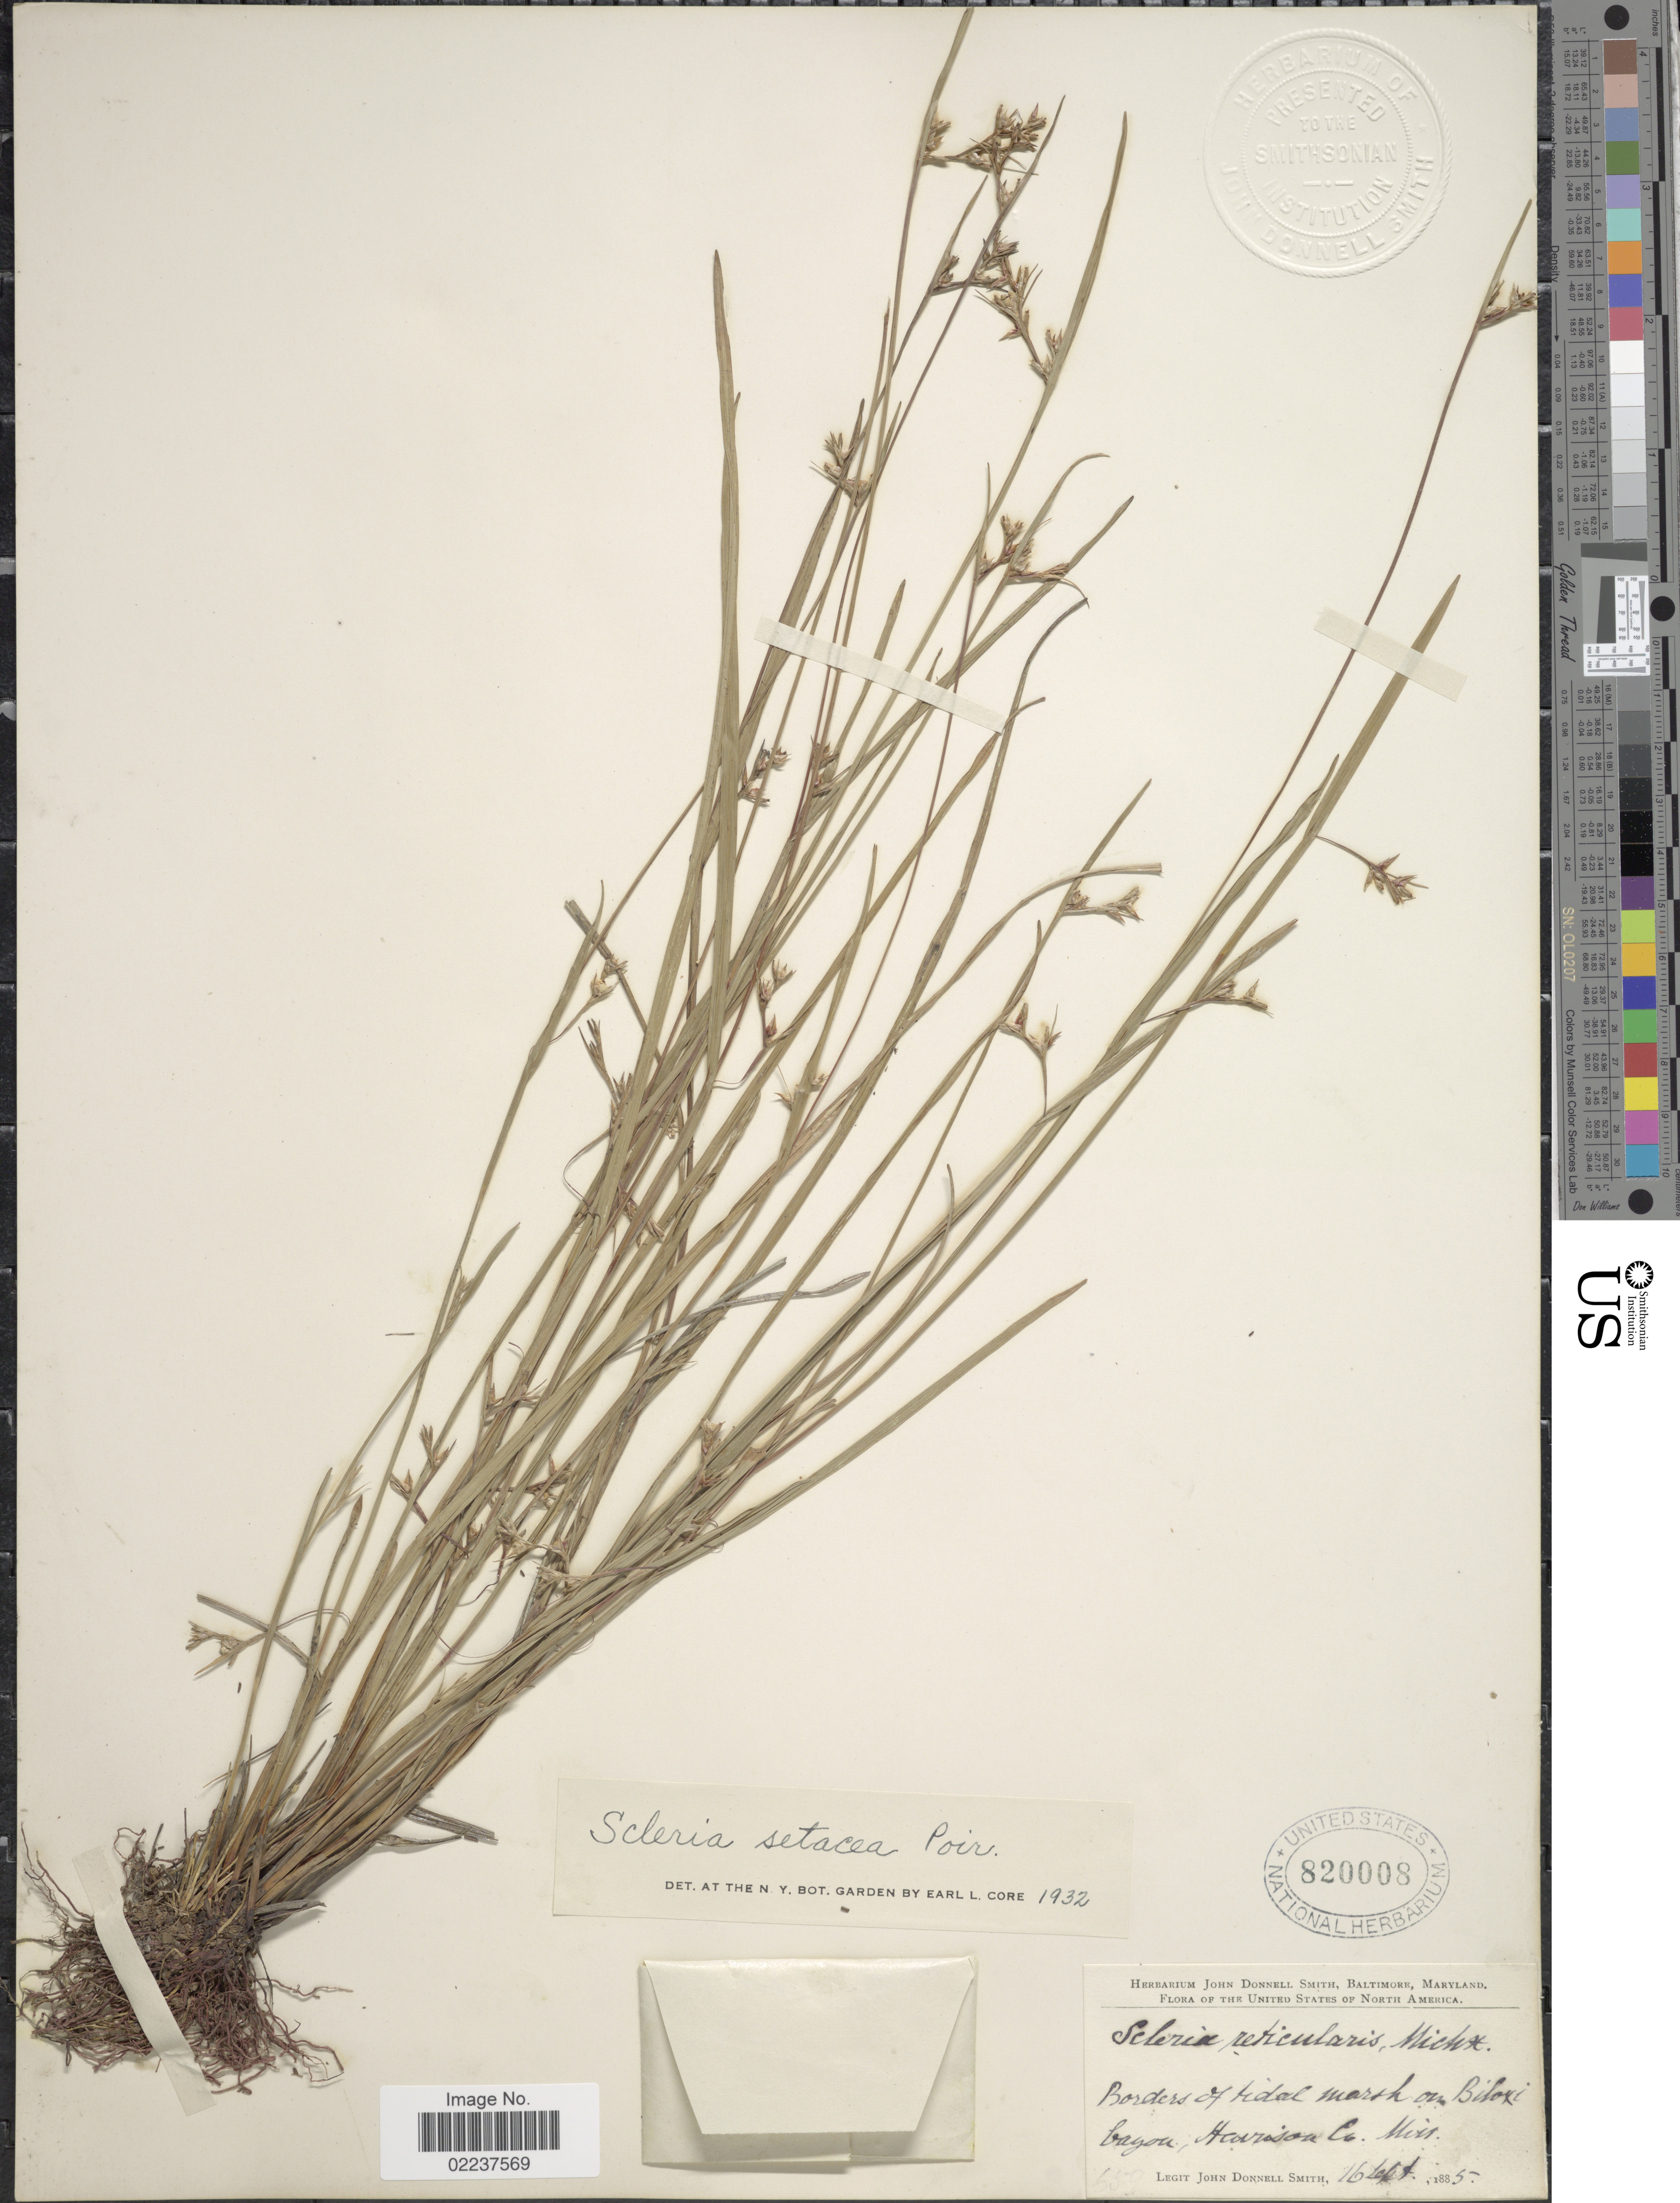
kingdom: Plantae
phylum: Tracheophyta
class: Liliopsida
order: Poales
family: Cyperaceae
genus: Scleria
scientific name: Scleria muehlenbergii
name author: Steud.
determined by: Strong, Mark T., (BOT), Smithsonian Institution - National Museum of Natural History (UNITED STATES)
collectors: J. Donnell Smith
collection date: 1885-09-16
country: United States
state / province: Mississippi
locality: Borders of Tidal marsh on Biloxi bagou, Harison Co. Miss.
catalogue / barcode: US 820008